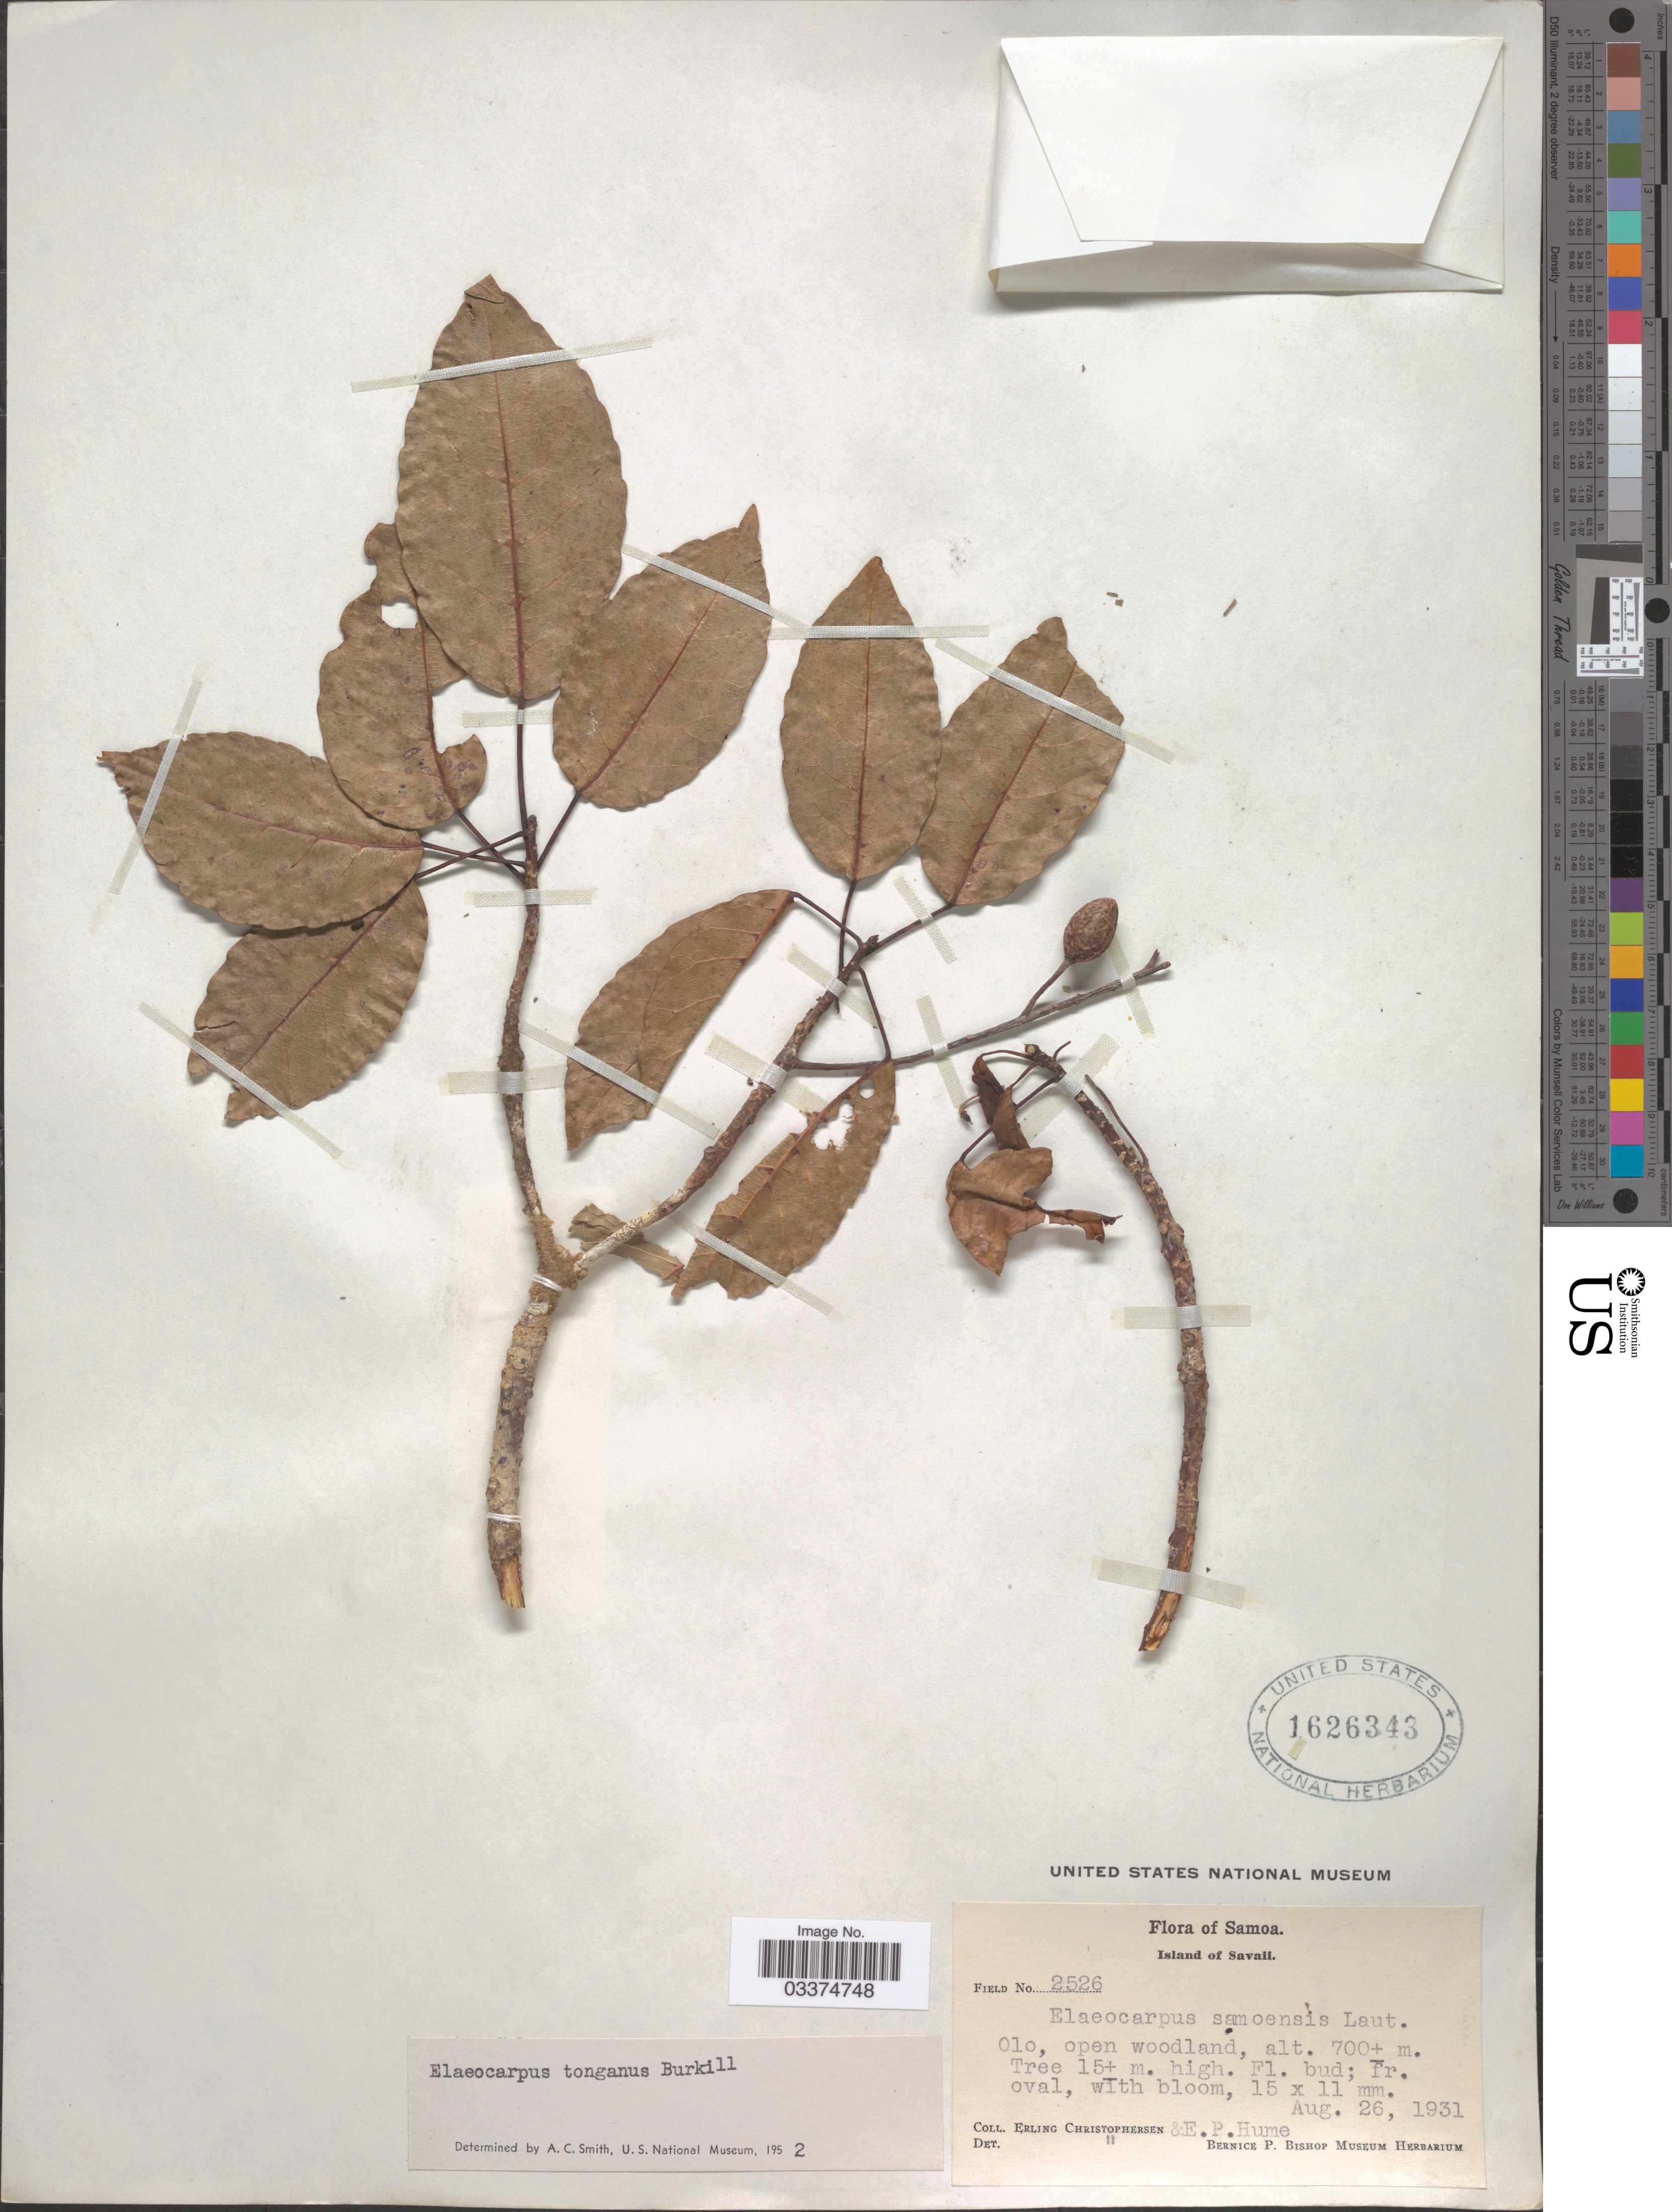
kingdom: Plantae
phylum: Tracheophyta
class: Magnoliopsida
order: Oxalidales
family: Elaeocarpaceae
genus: Elaeocarpus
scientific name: Elaeocarpus tonganus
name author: Burkill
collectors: E. Christophersen & E. P. Hume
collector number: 2526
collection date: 1931-08-26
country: Samoa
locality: Samoa. Island of Savaii. Olo.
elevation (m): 700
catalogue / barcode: US 1626343